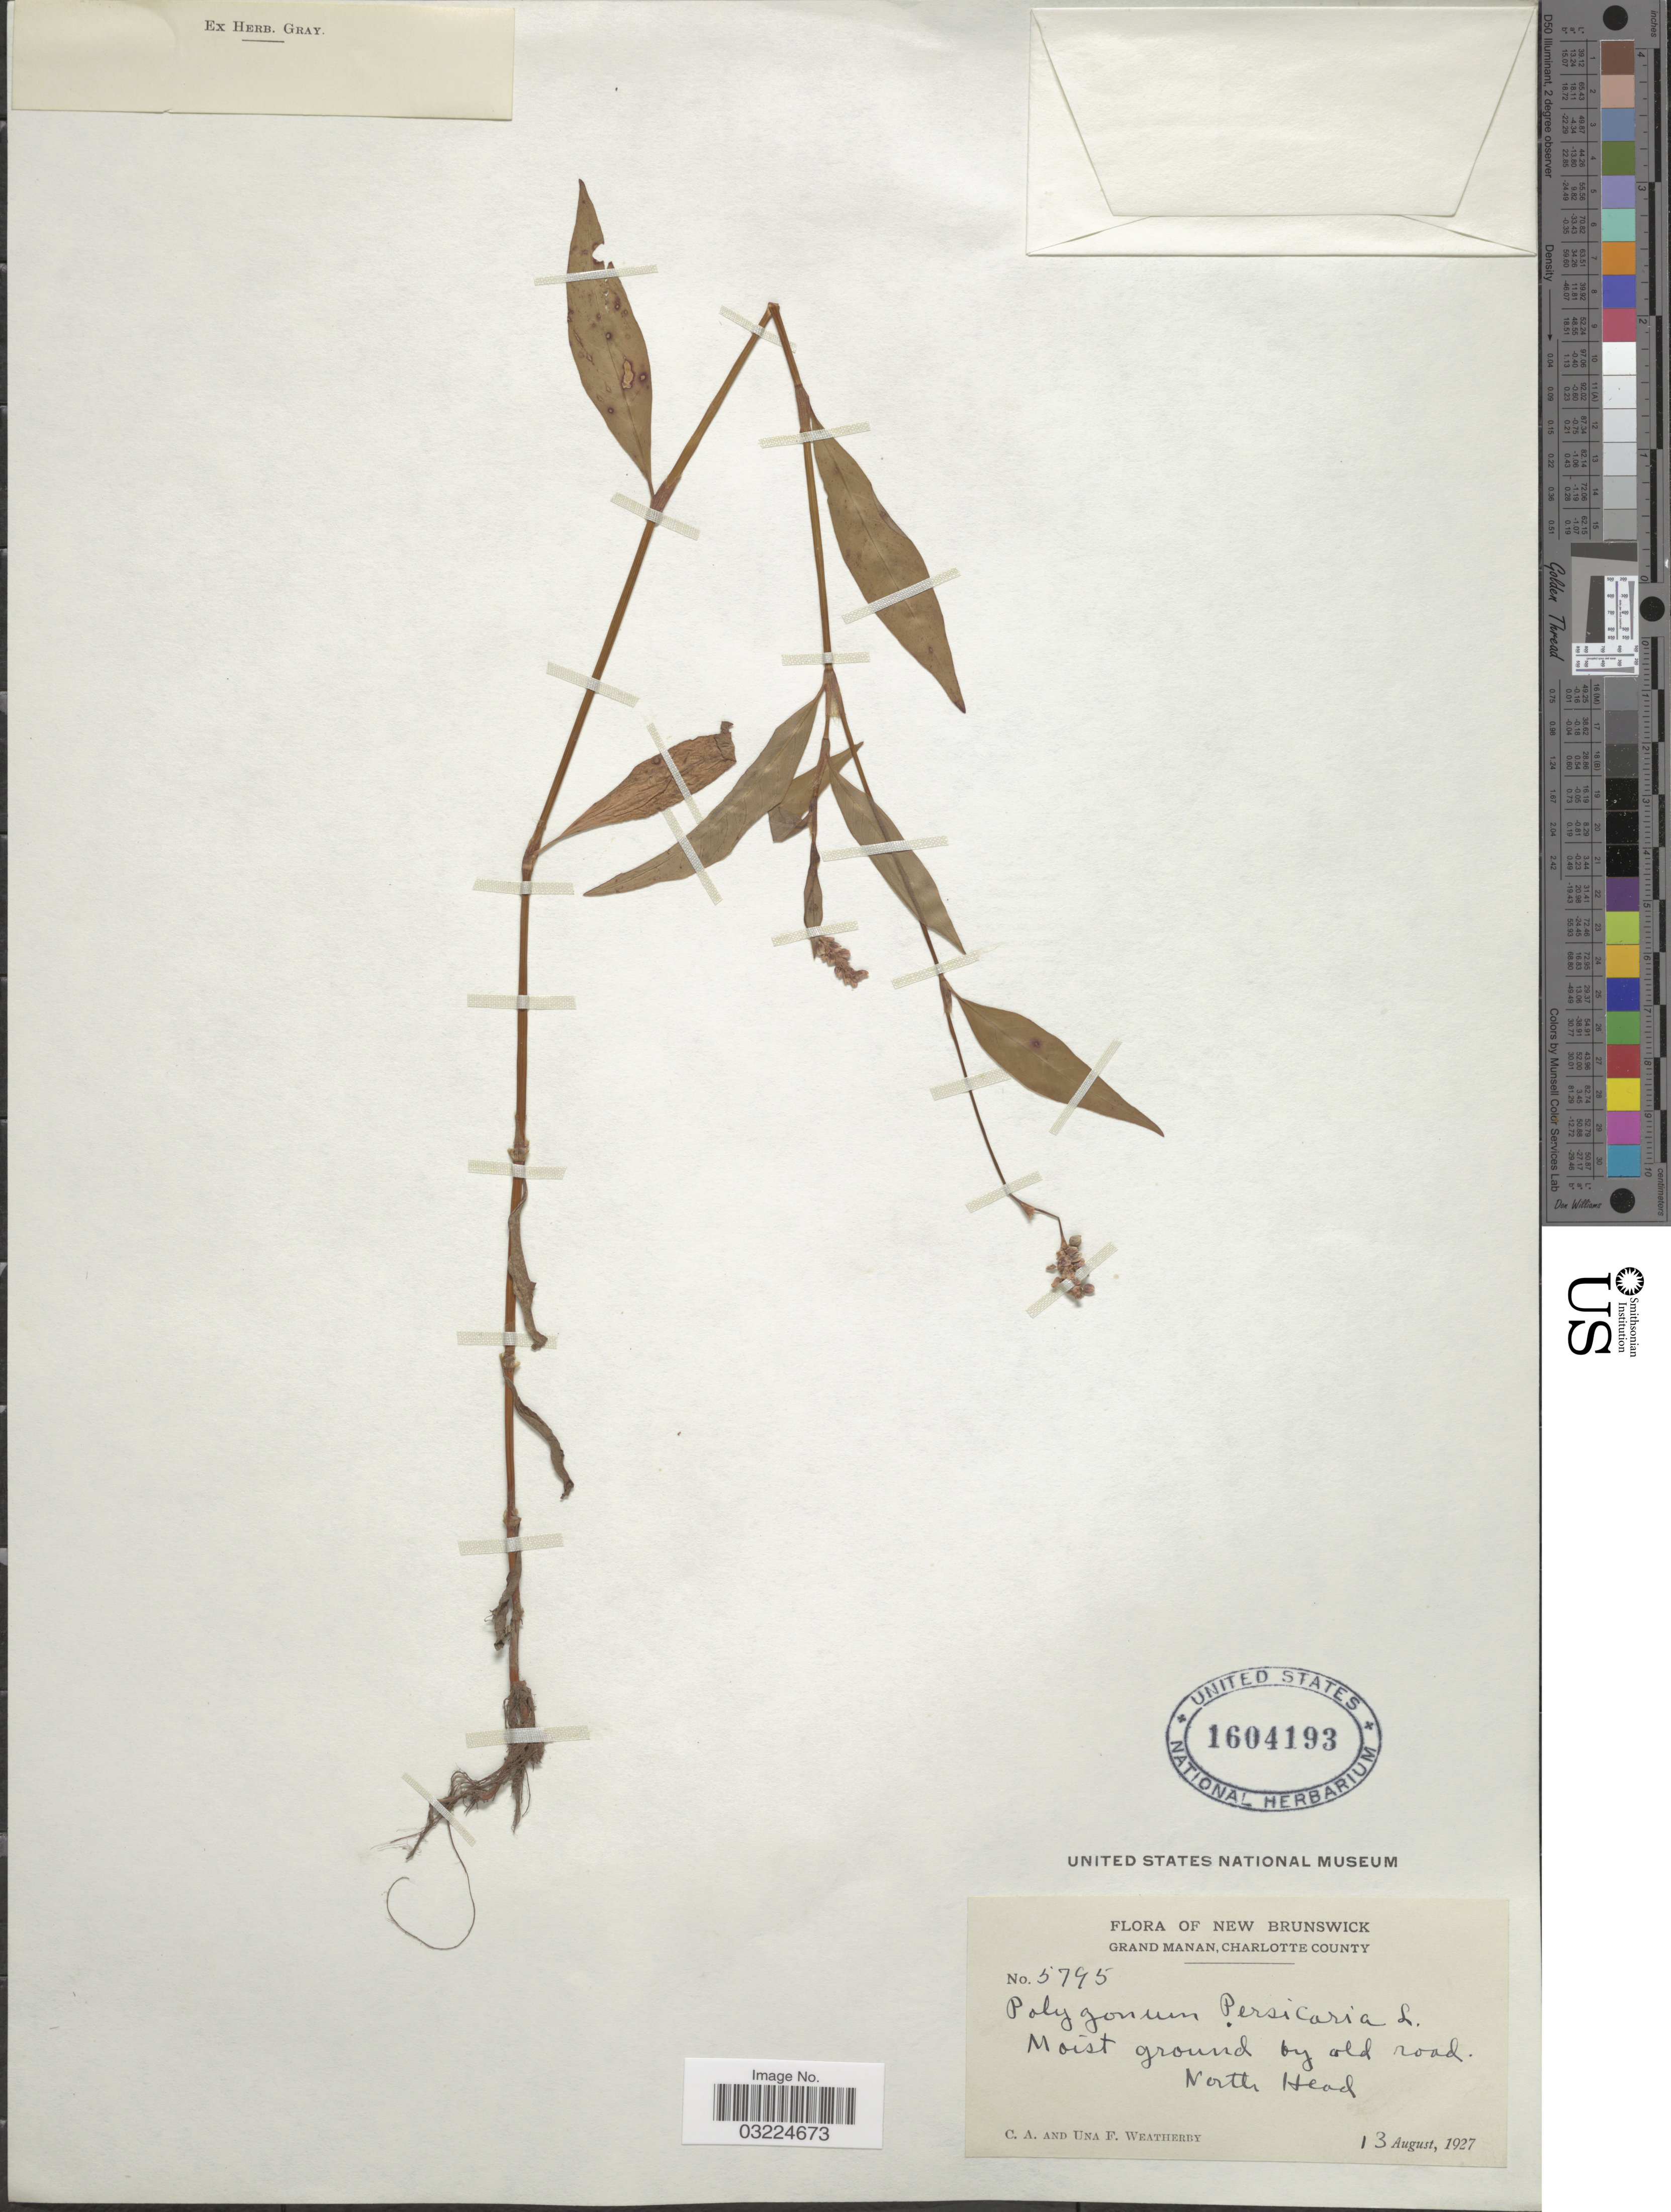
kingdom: Plantae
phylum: Tracheophyta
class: Magnoliopsida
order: Caryophyllales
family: Polygonaceae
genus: Persicaria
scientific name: Persicaria maculosa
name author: S.F. Gray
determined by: Atha, D. E.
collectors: C. A. Weatherby & U. Weatherby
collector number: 5795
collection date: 1927-08-13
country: Canada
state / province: New Brunswick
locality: Grand Manan, Charlotte County. North Head.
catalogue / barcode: US 1604193